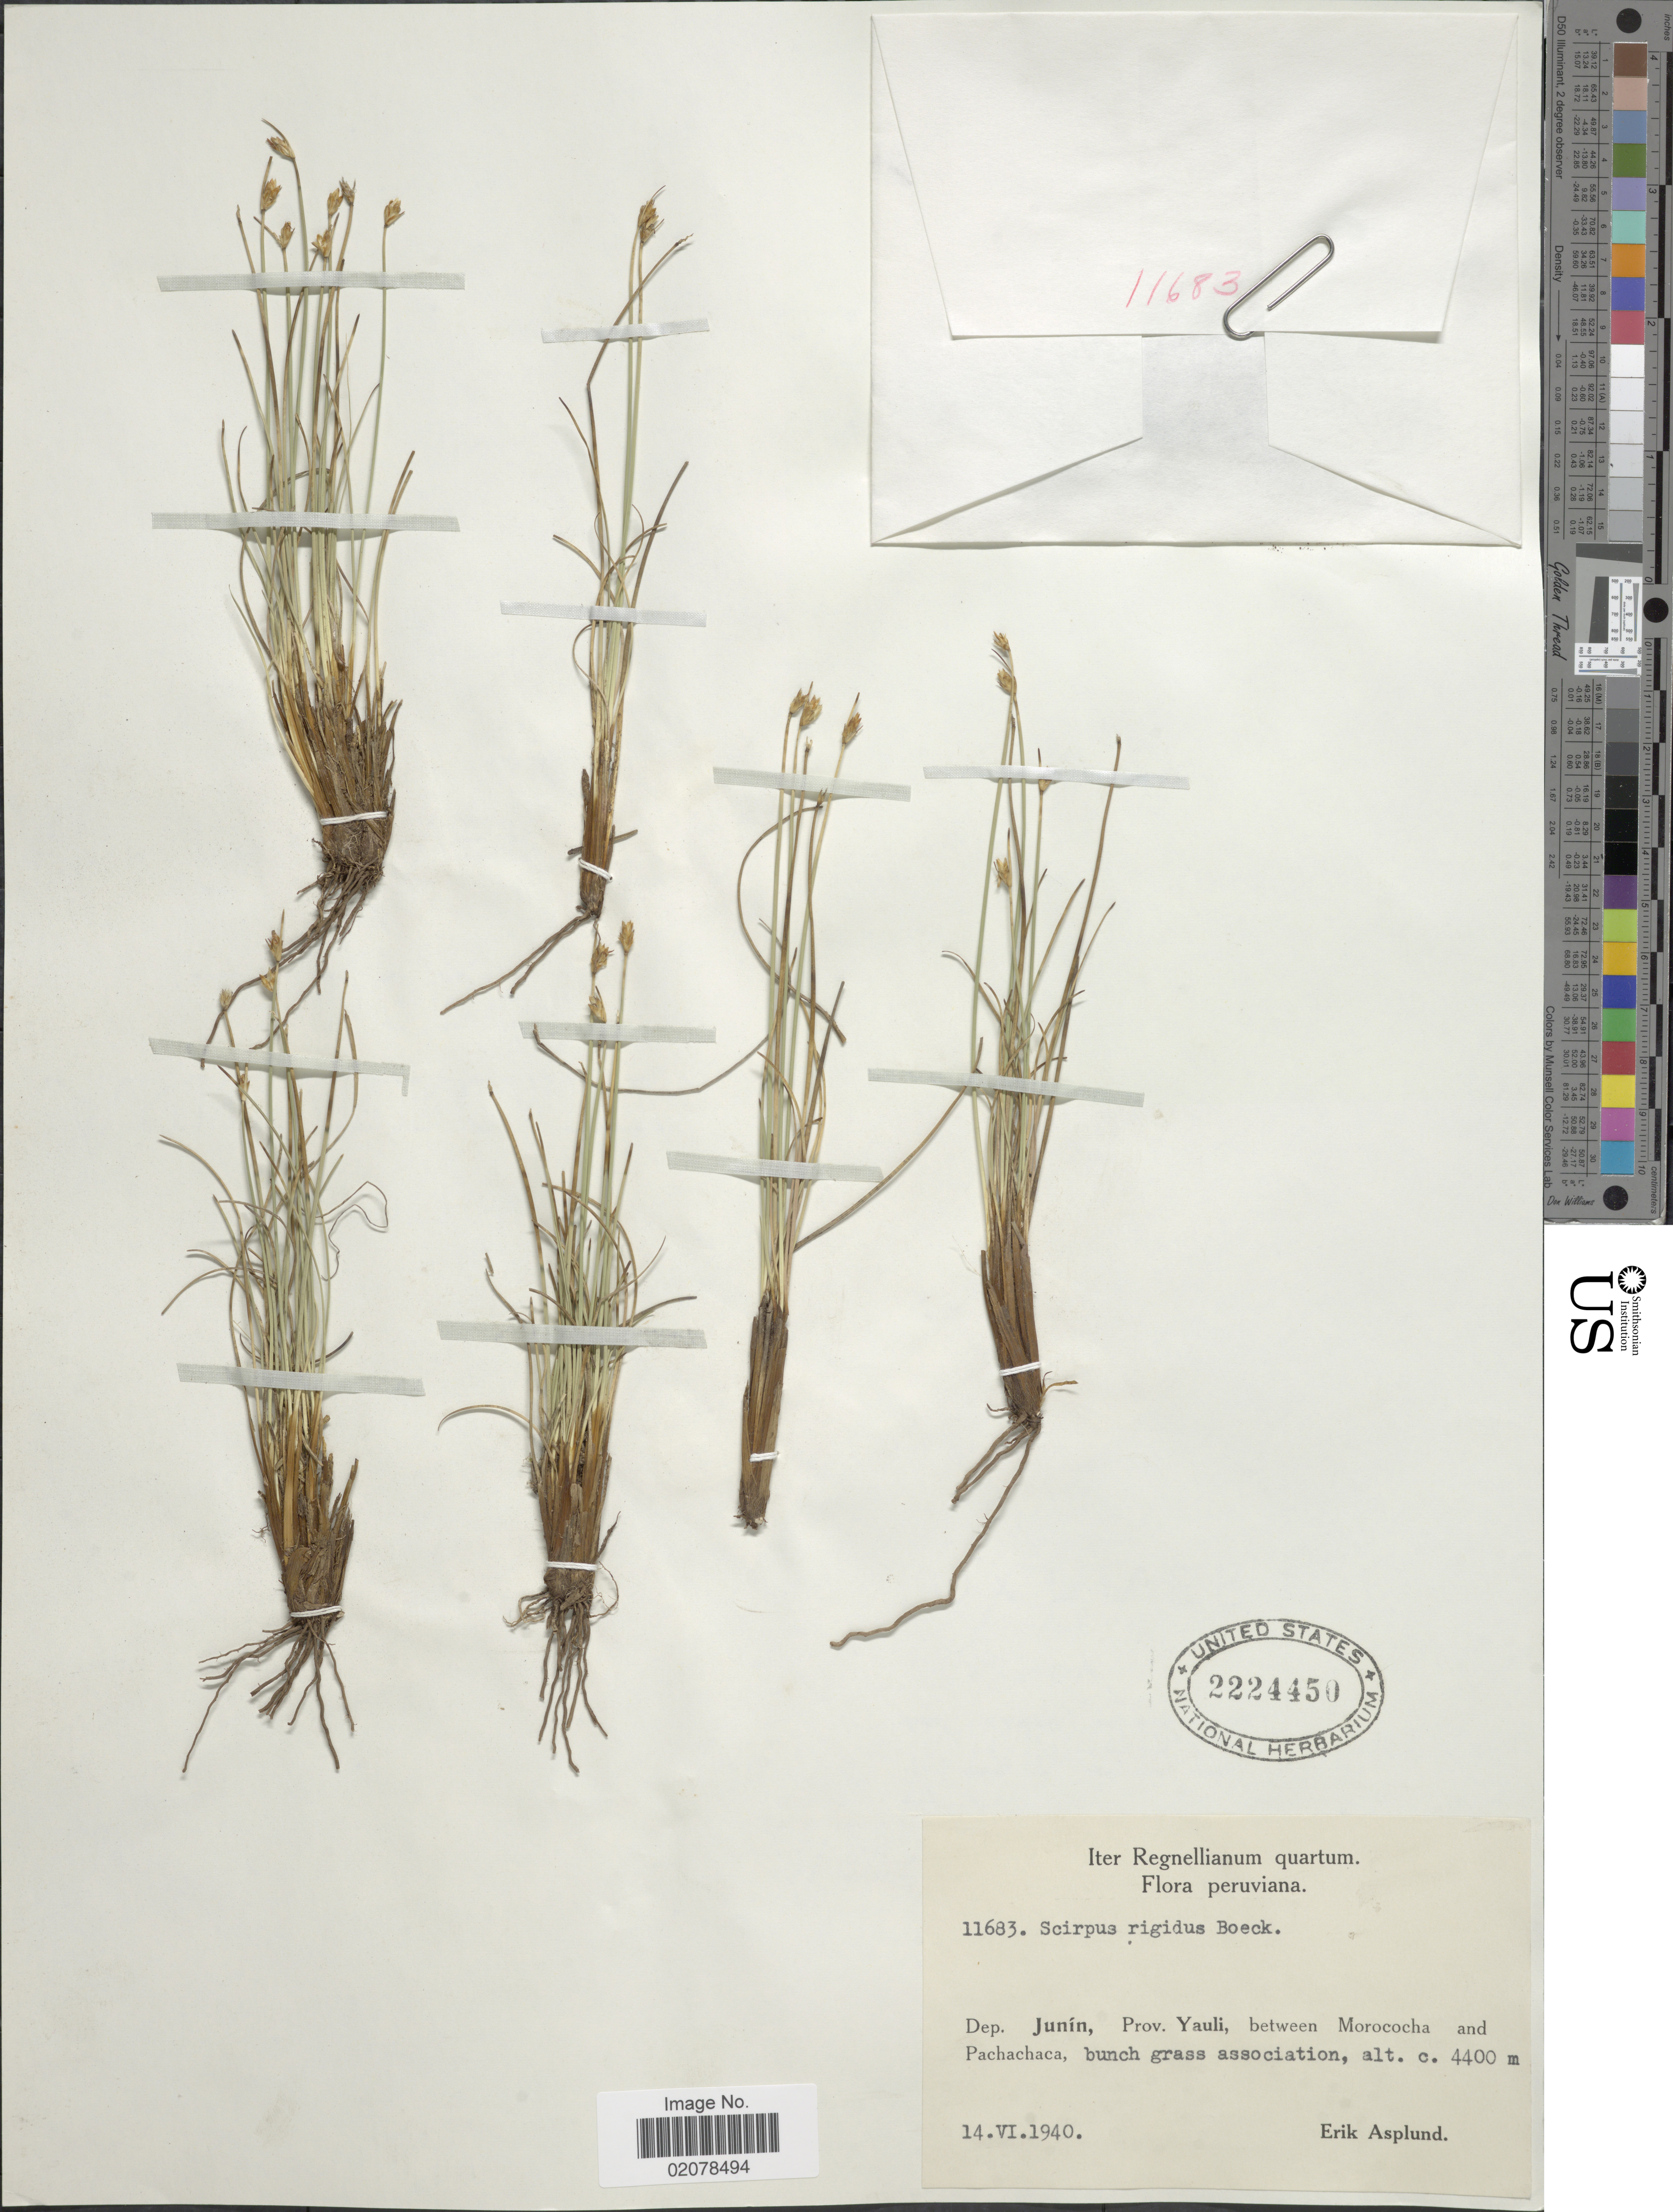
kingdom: Plantae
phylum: Tracheophyta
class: Liliopsida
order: Poales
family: Cyperaceae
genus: Trichophorum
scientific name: Trichophorum rigidum subsp. rigidum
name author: (Steud.) Goetgh. et al.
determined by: Strong, Mark T., (BOT), Smithsonian Institution - National Museum of Natural History (UNITED STATES)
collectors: E. Asplund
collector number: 11683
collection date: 1940-06-14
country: Peru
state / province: Junín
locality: Prov. Yauli, between Morochocha and Pachachaca, bunch grass association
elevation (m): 4400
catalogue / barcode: US 2224450